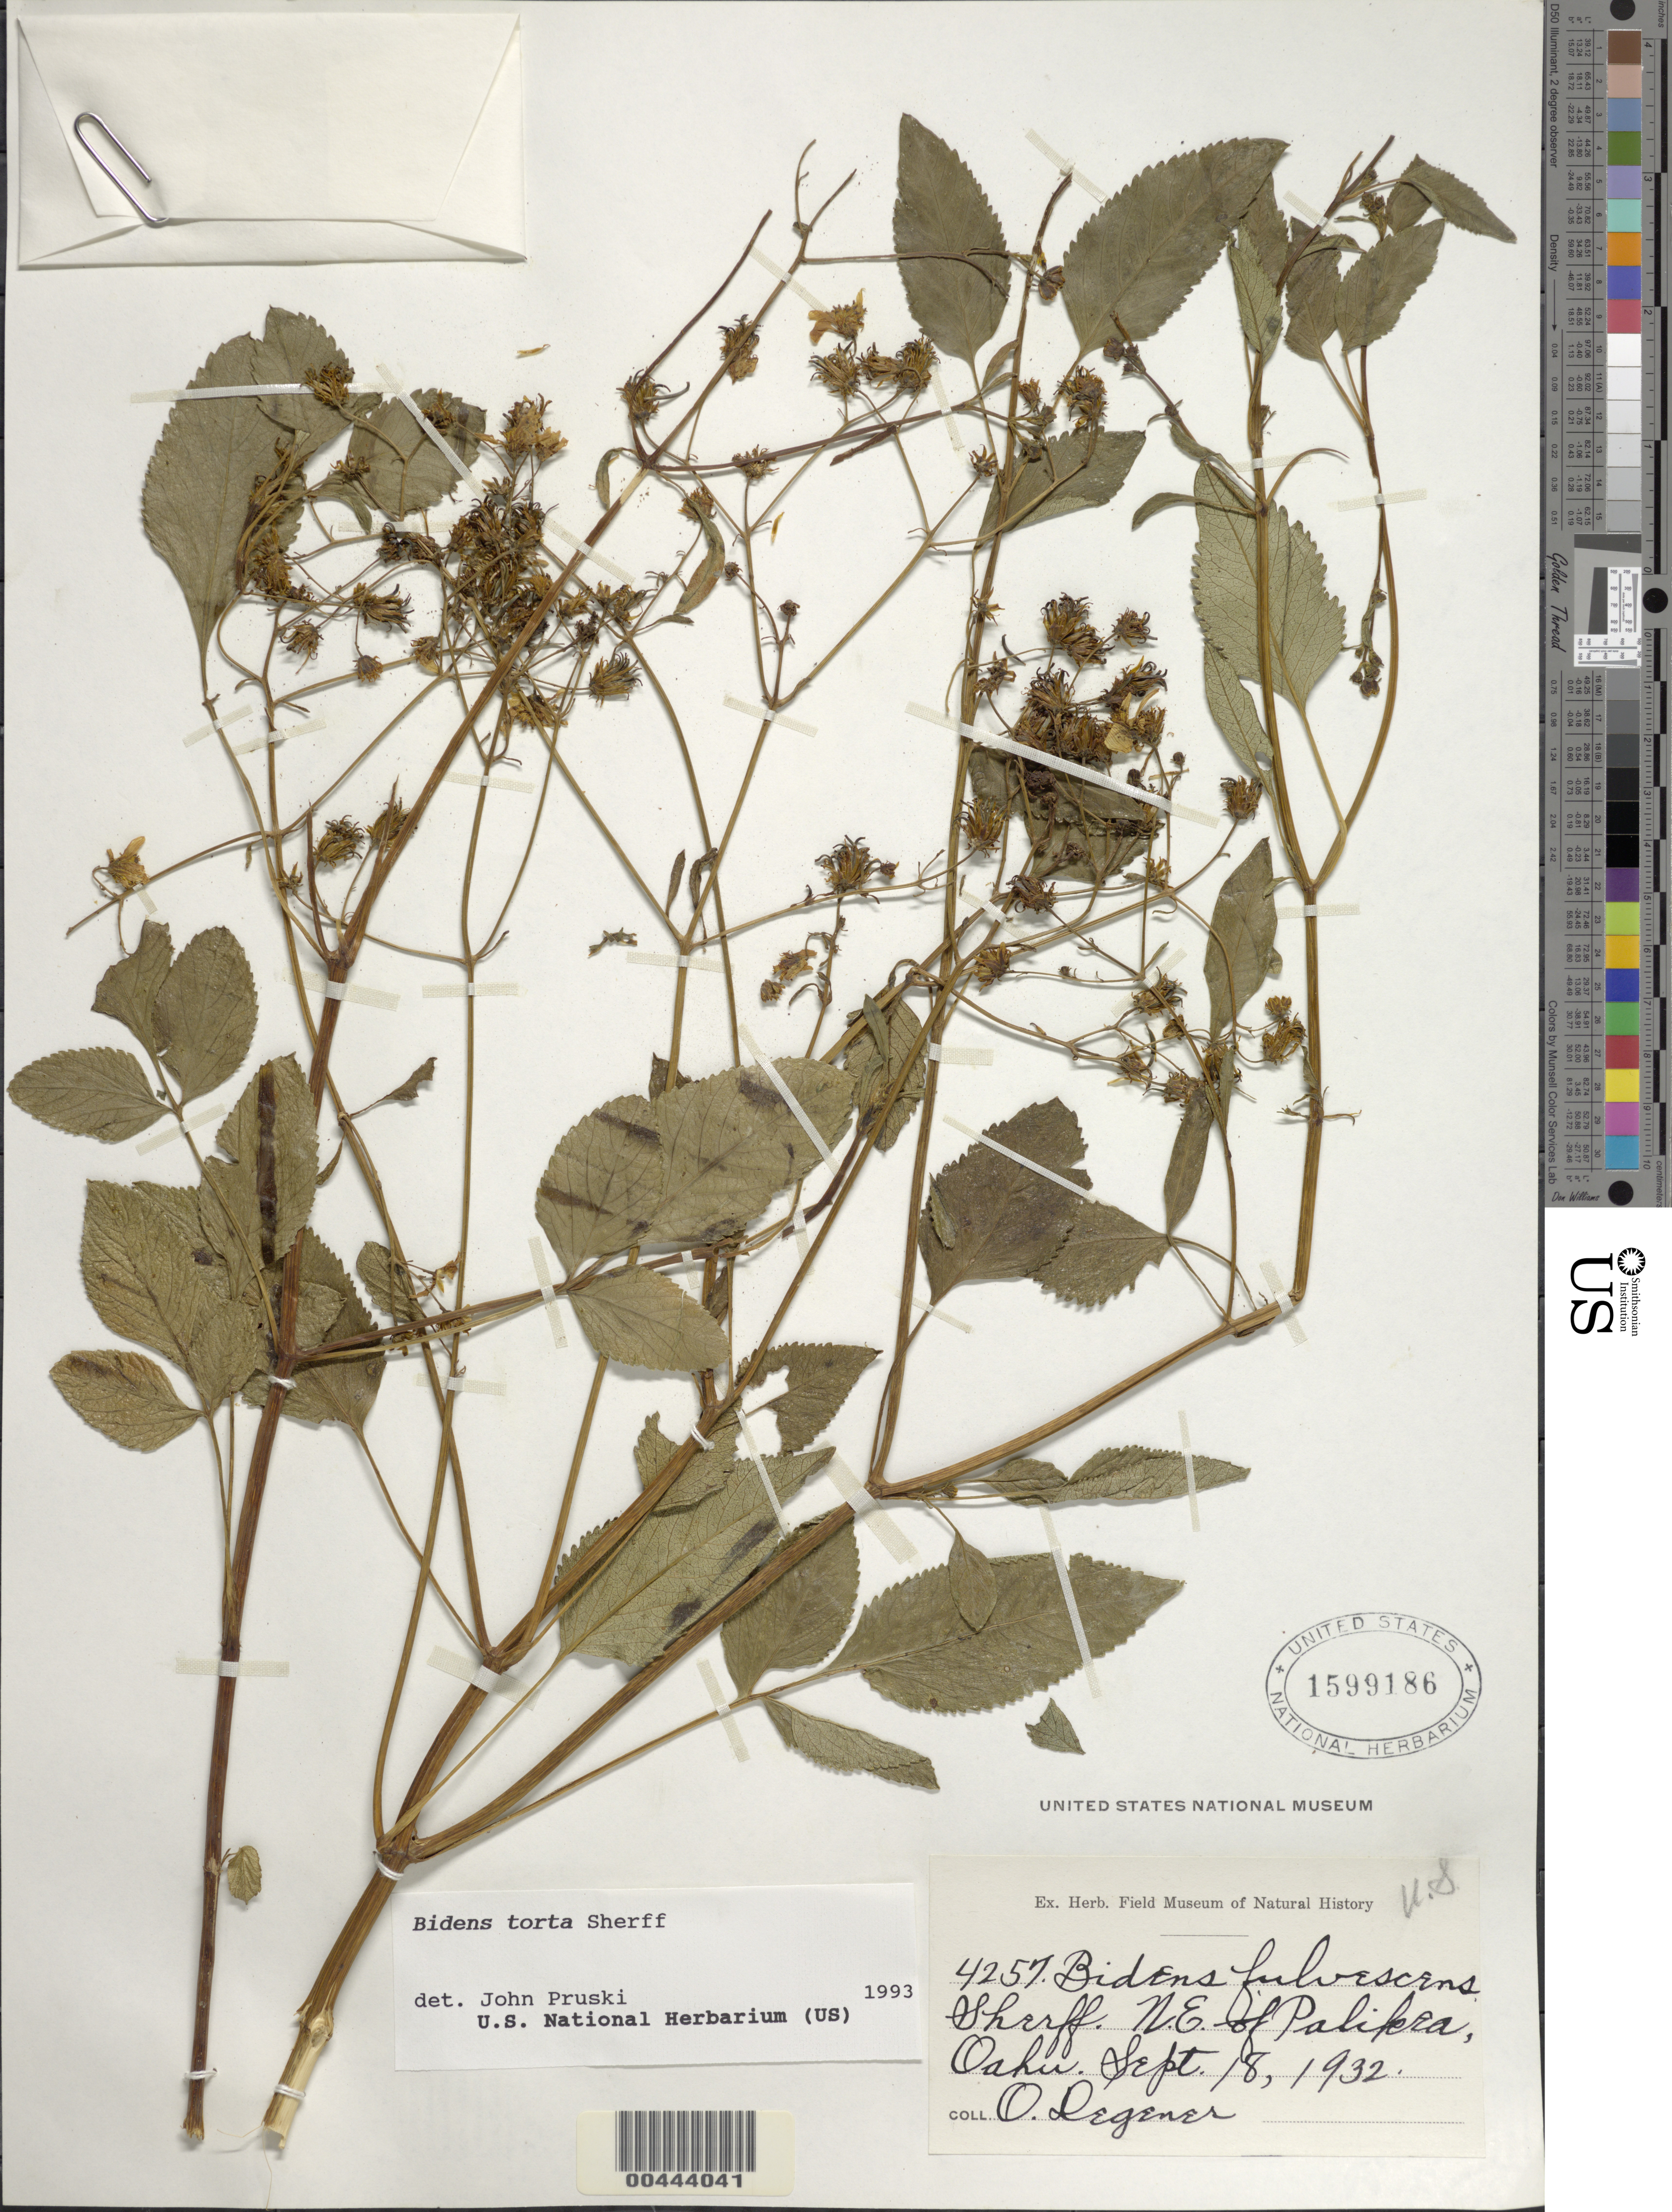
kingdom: Plantae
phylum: Tracheophyta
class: Magnoliopsida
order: Asterales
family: Asteraceae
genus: Bidens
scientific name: Bidens torta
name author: Sherff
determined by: Pruski, J. F.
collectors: O. Degener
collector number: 4257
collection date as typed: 18 Sep 1932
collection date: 1932-09-18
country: United States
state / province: Hawaii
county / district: Honolulu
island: Oahu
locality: NE of Palikea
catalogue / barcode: US 1599186